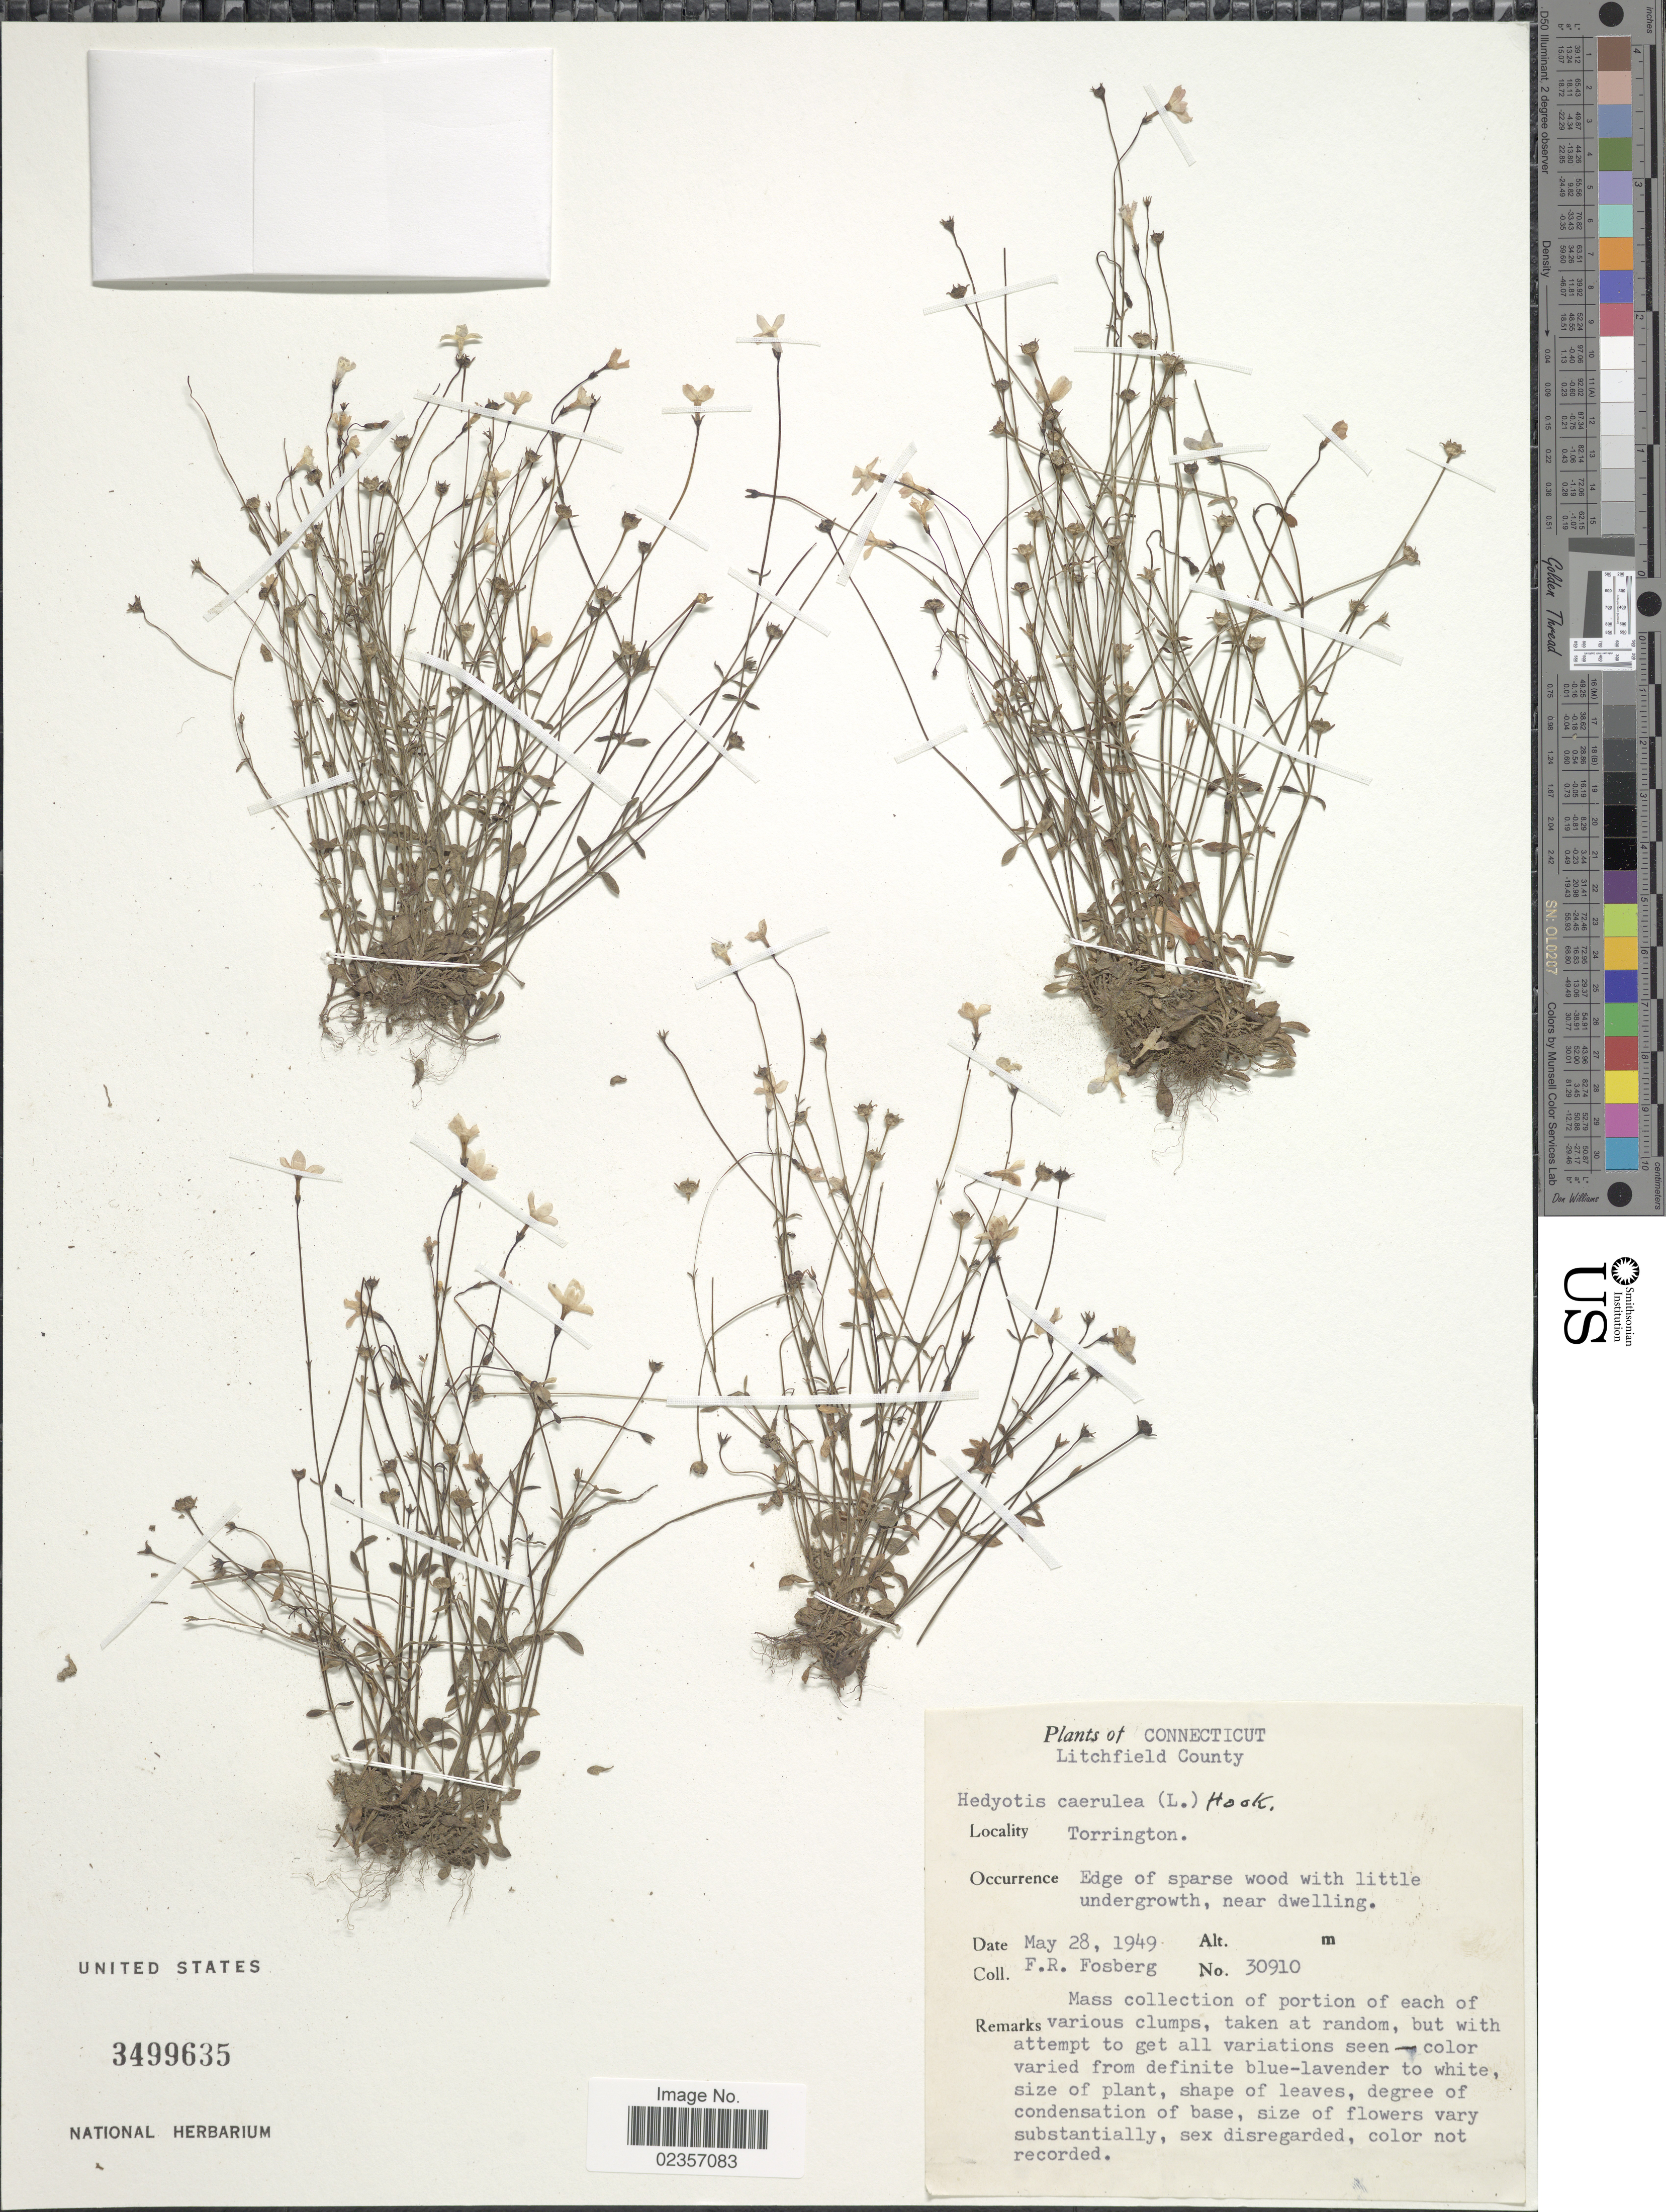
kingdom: Plantae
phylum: Tracheophyta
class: Magnoliopsida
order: Gentianales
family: Rubiaceae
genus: Houstonia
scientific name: Houstonia caerulea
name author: L.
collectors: F. R. Fosberg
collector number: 30910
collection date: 1949-05-28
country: United States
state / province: Connecticut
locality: Litchfield County, Torrington, Edge of sparse wood with little undergrowth, near dwelling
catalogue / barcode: US 3499635